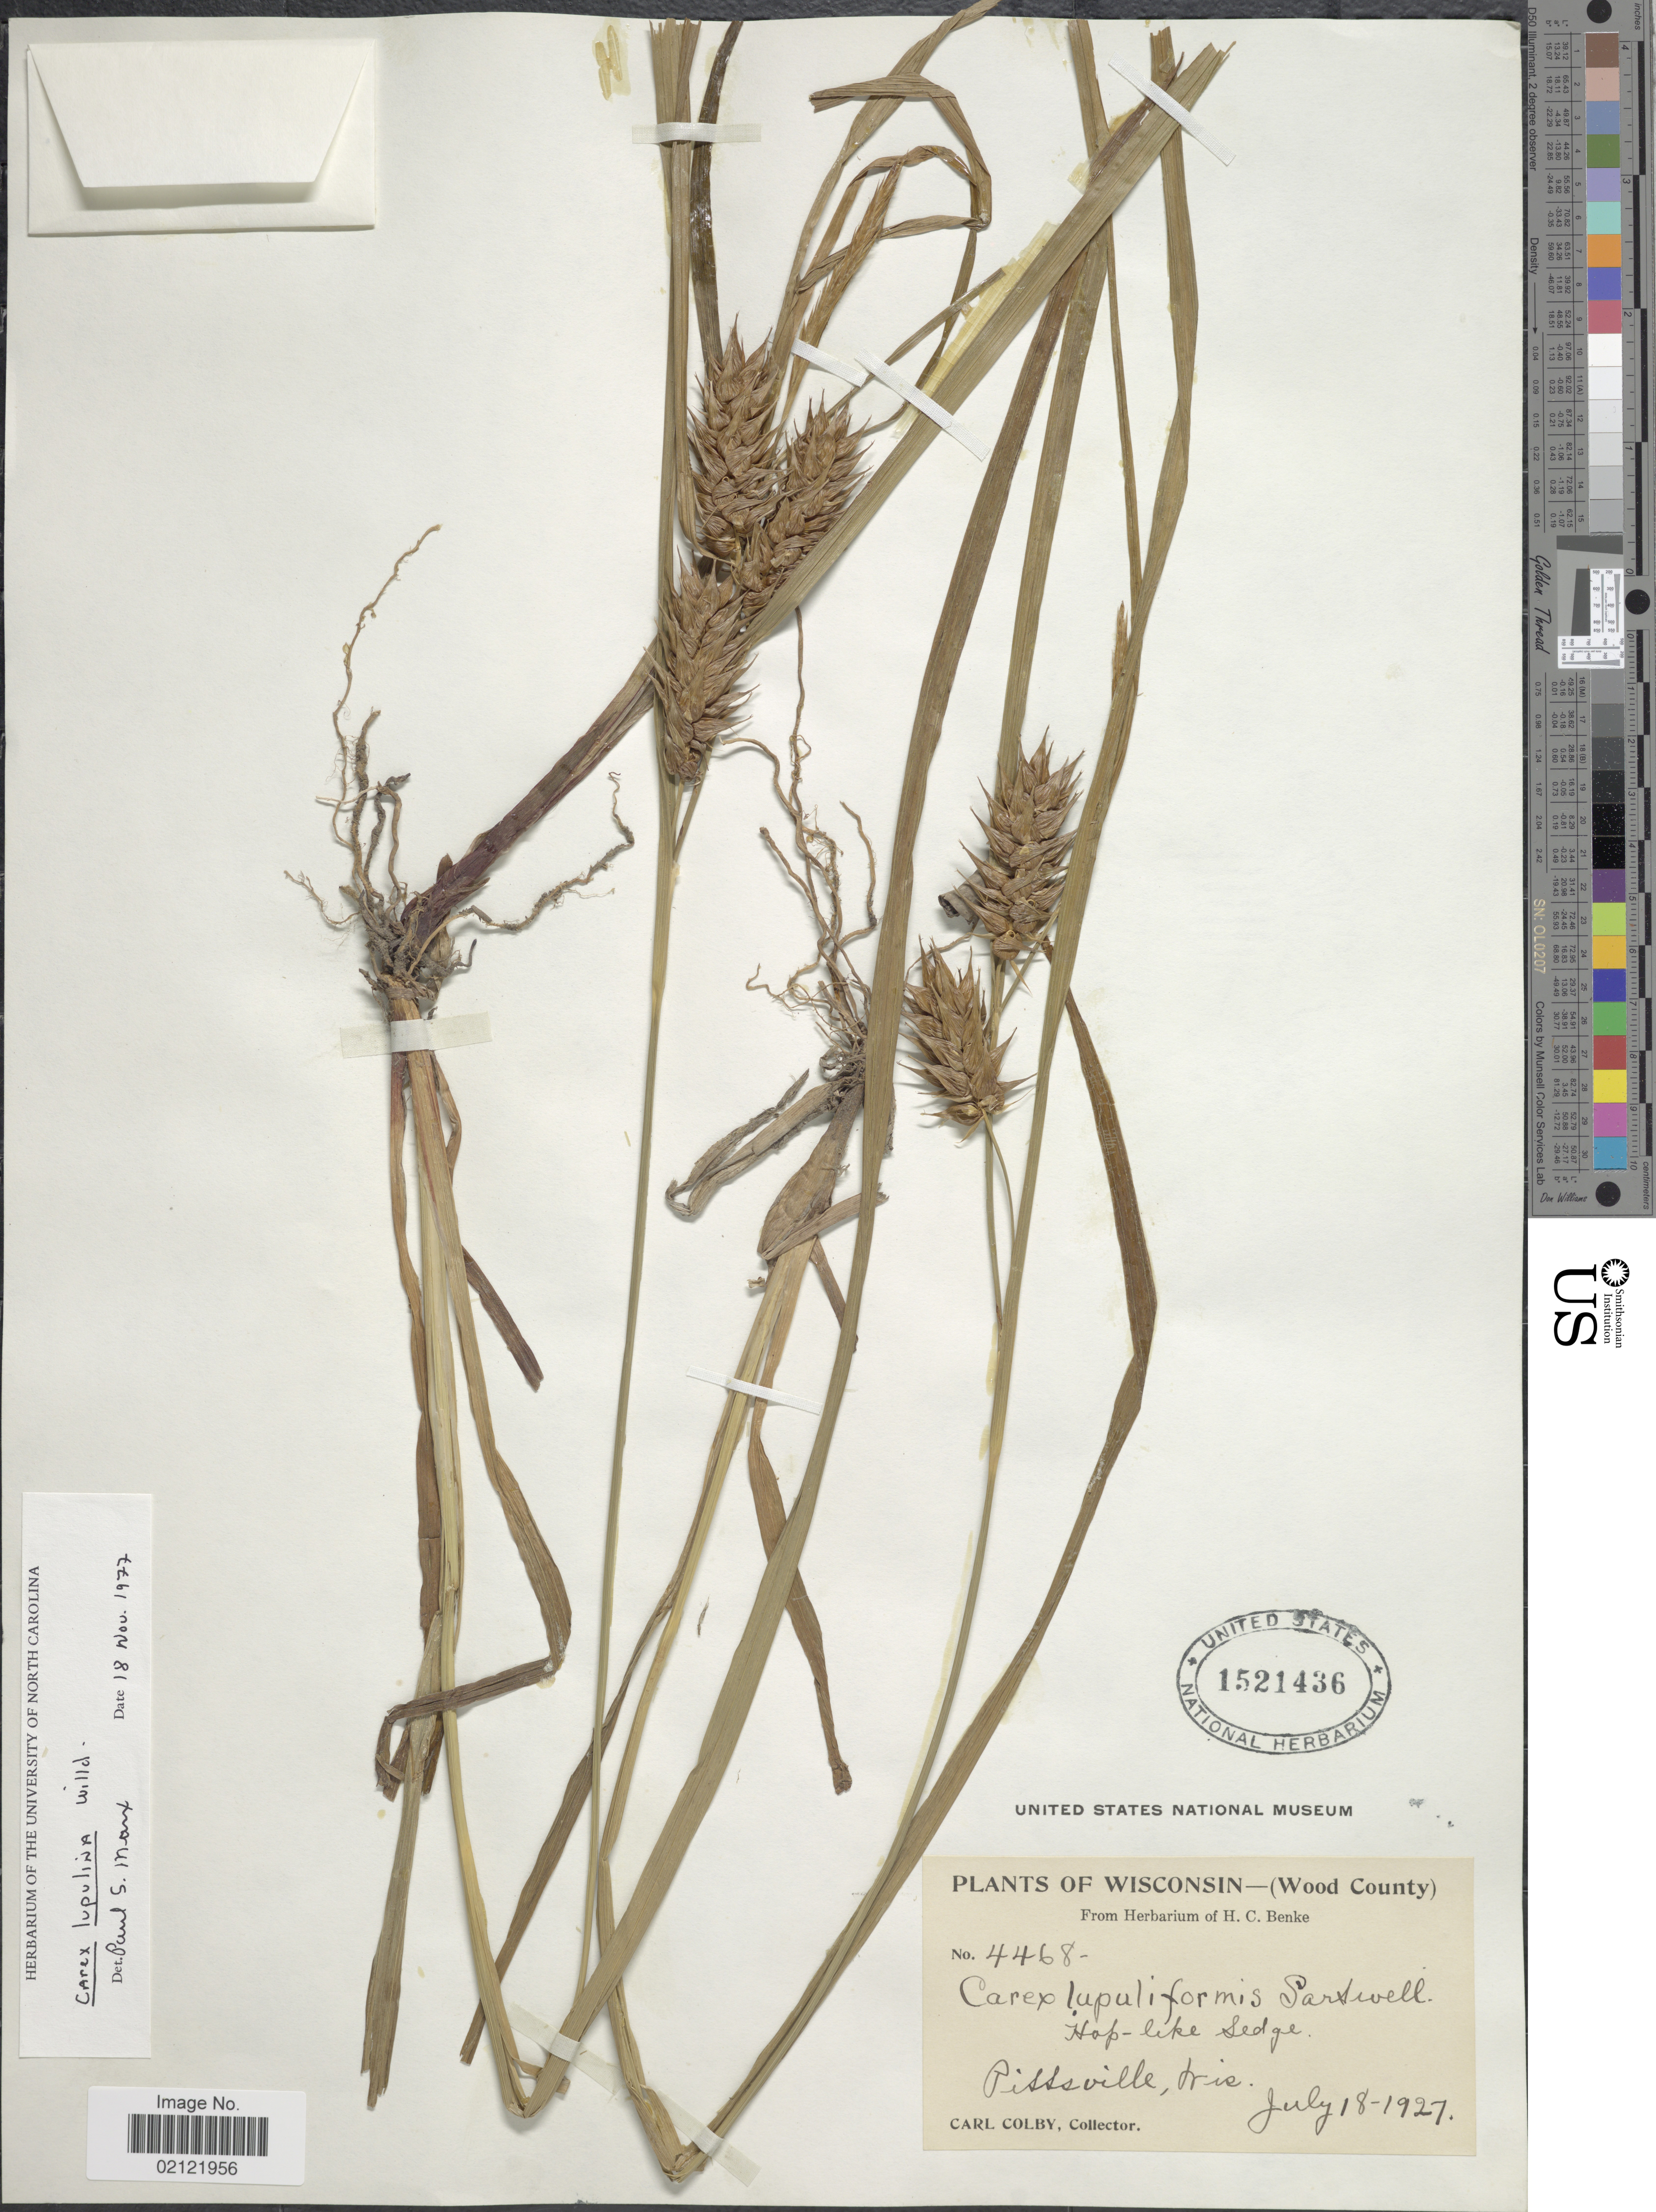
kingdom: Plantae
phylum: Tracheophyta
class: Liliopsida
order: Poales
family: Cyperaceae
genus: Carex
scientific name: Carex lupulina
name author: Muhl. ex Willd.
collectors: C. Colby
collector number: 4468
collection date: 1927-07-18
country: United States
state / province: Wisconsin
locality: (Wood County). Pittsville, Wis.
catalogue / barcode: US 1521436